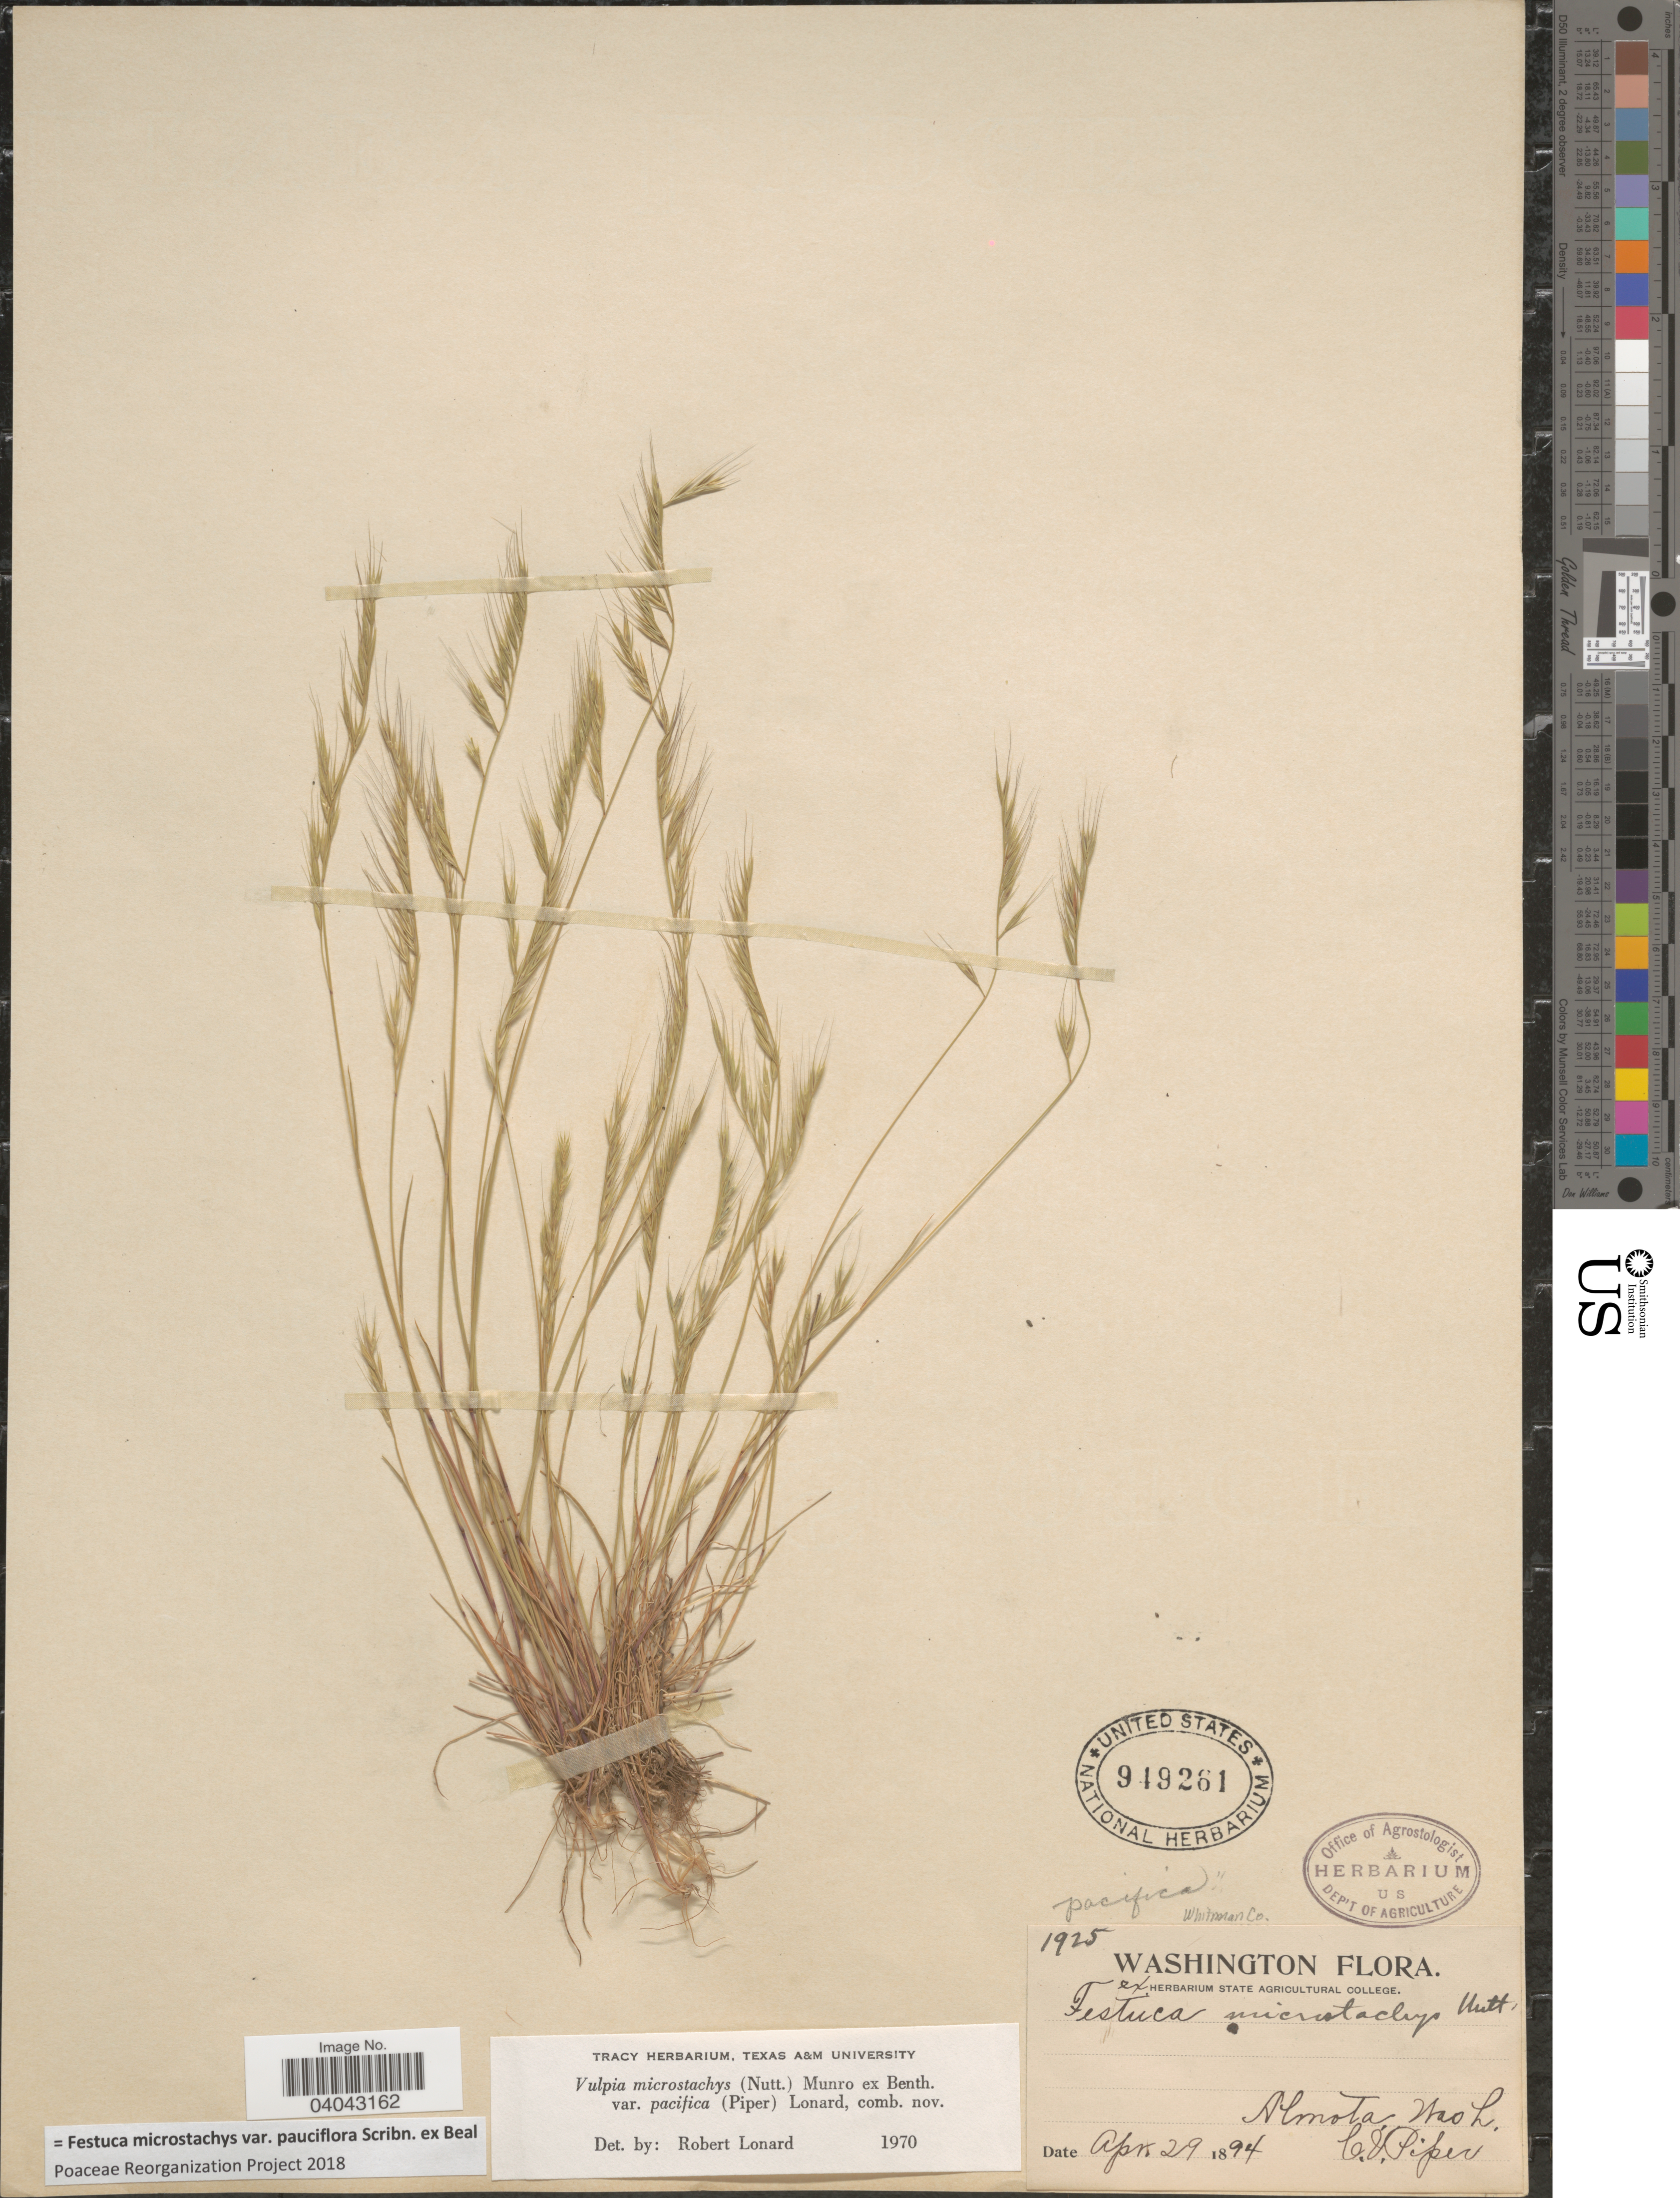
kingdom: Plantae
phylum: Tracheophyta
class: Liliopsida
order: Poales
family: Poaceae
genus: Festuca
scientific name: Festuca microstachys var. pauciflora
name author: Scribn. ex W.J. Beal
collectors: C. V. Piper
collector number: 1925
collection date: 1894-04-29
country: United States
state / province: Washington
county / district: Whitman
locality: Almota Wash. Whitman Co.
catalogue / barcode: US 949261